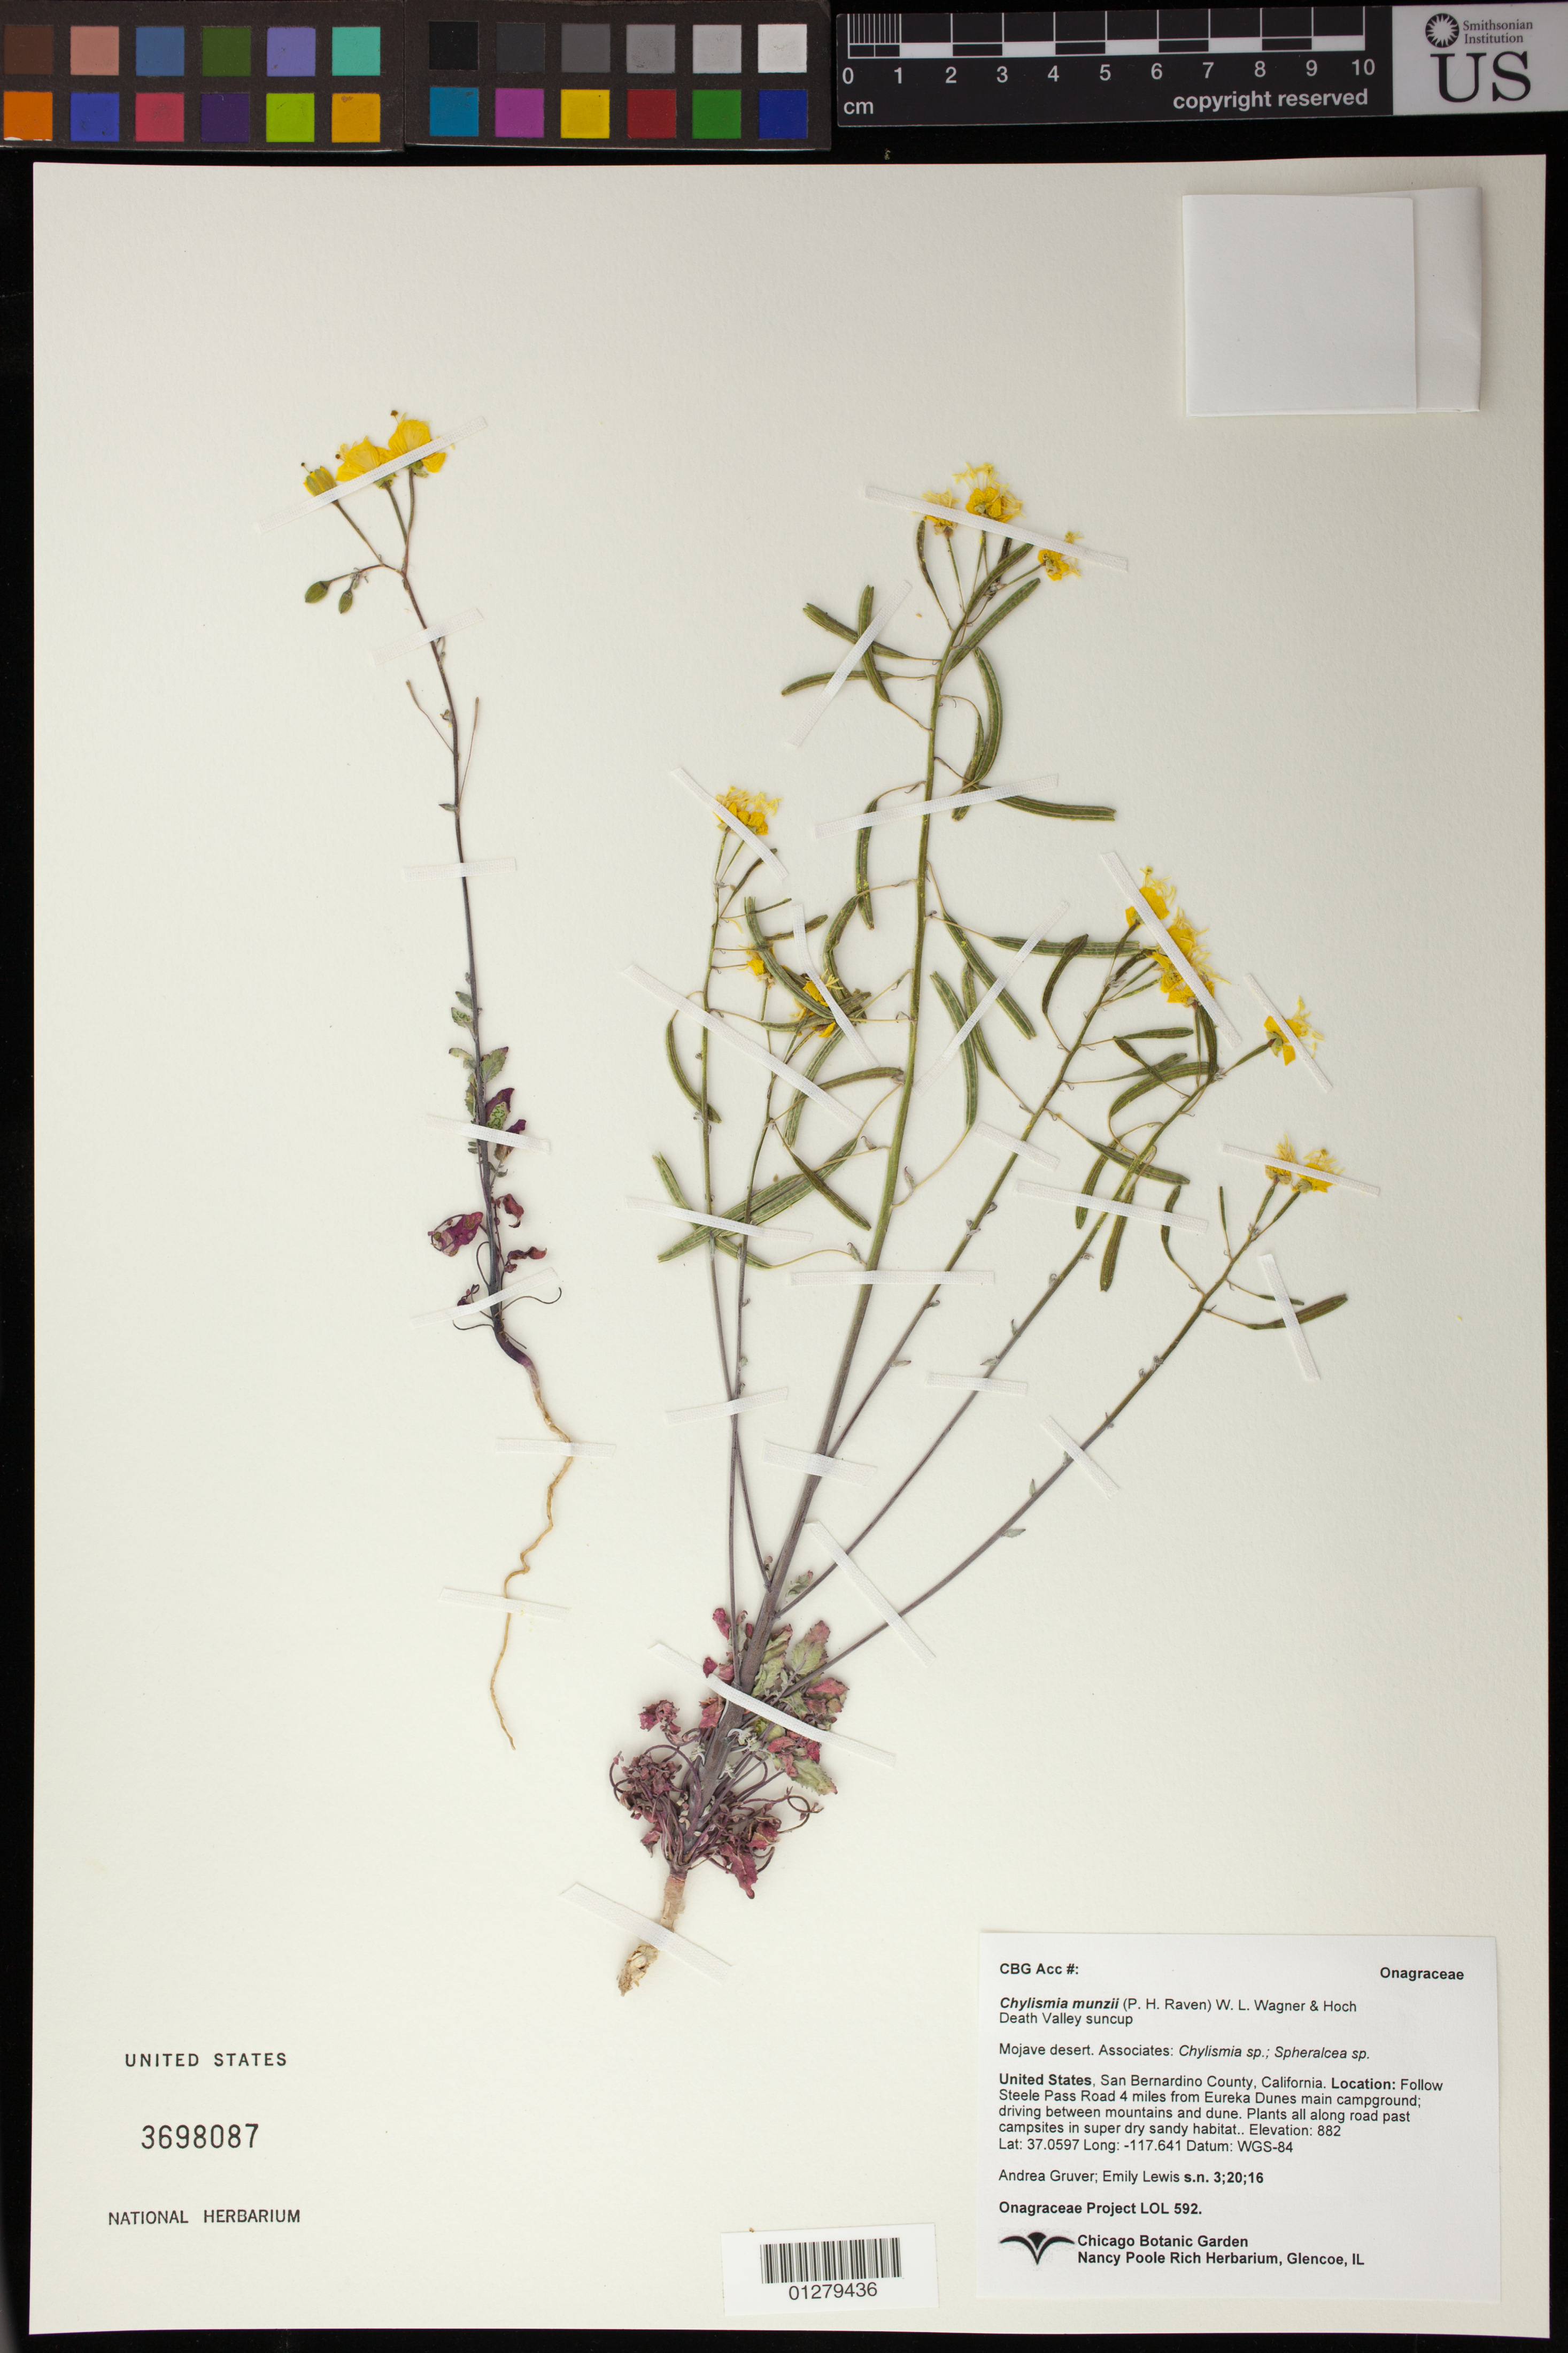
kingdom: Plantae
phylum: Tracheophyta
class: Magnoliopsida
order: Myrtales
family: Onagraceae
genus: Chylismia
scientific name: Chylismia munzii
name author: (P.H. Raven) W.L. Wagner & Hoch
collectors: A. Gruver & E. Lewis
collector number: LOL 592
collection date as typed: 3/20/16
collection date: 2016-03-20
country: United States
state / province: California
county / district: San Bernardino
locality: Death Valley National Park, follow Steele Pass 4 miles from Eureka Dunes main campground, driving between mountains and dune, plants along road past campsites.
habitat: Dry sandy habitat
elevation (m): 882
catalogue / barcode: US 3698087